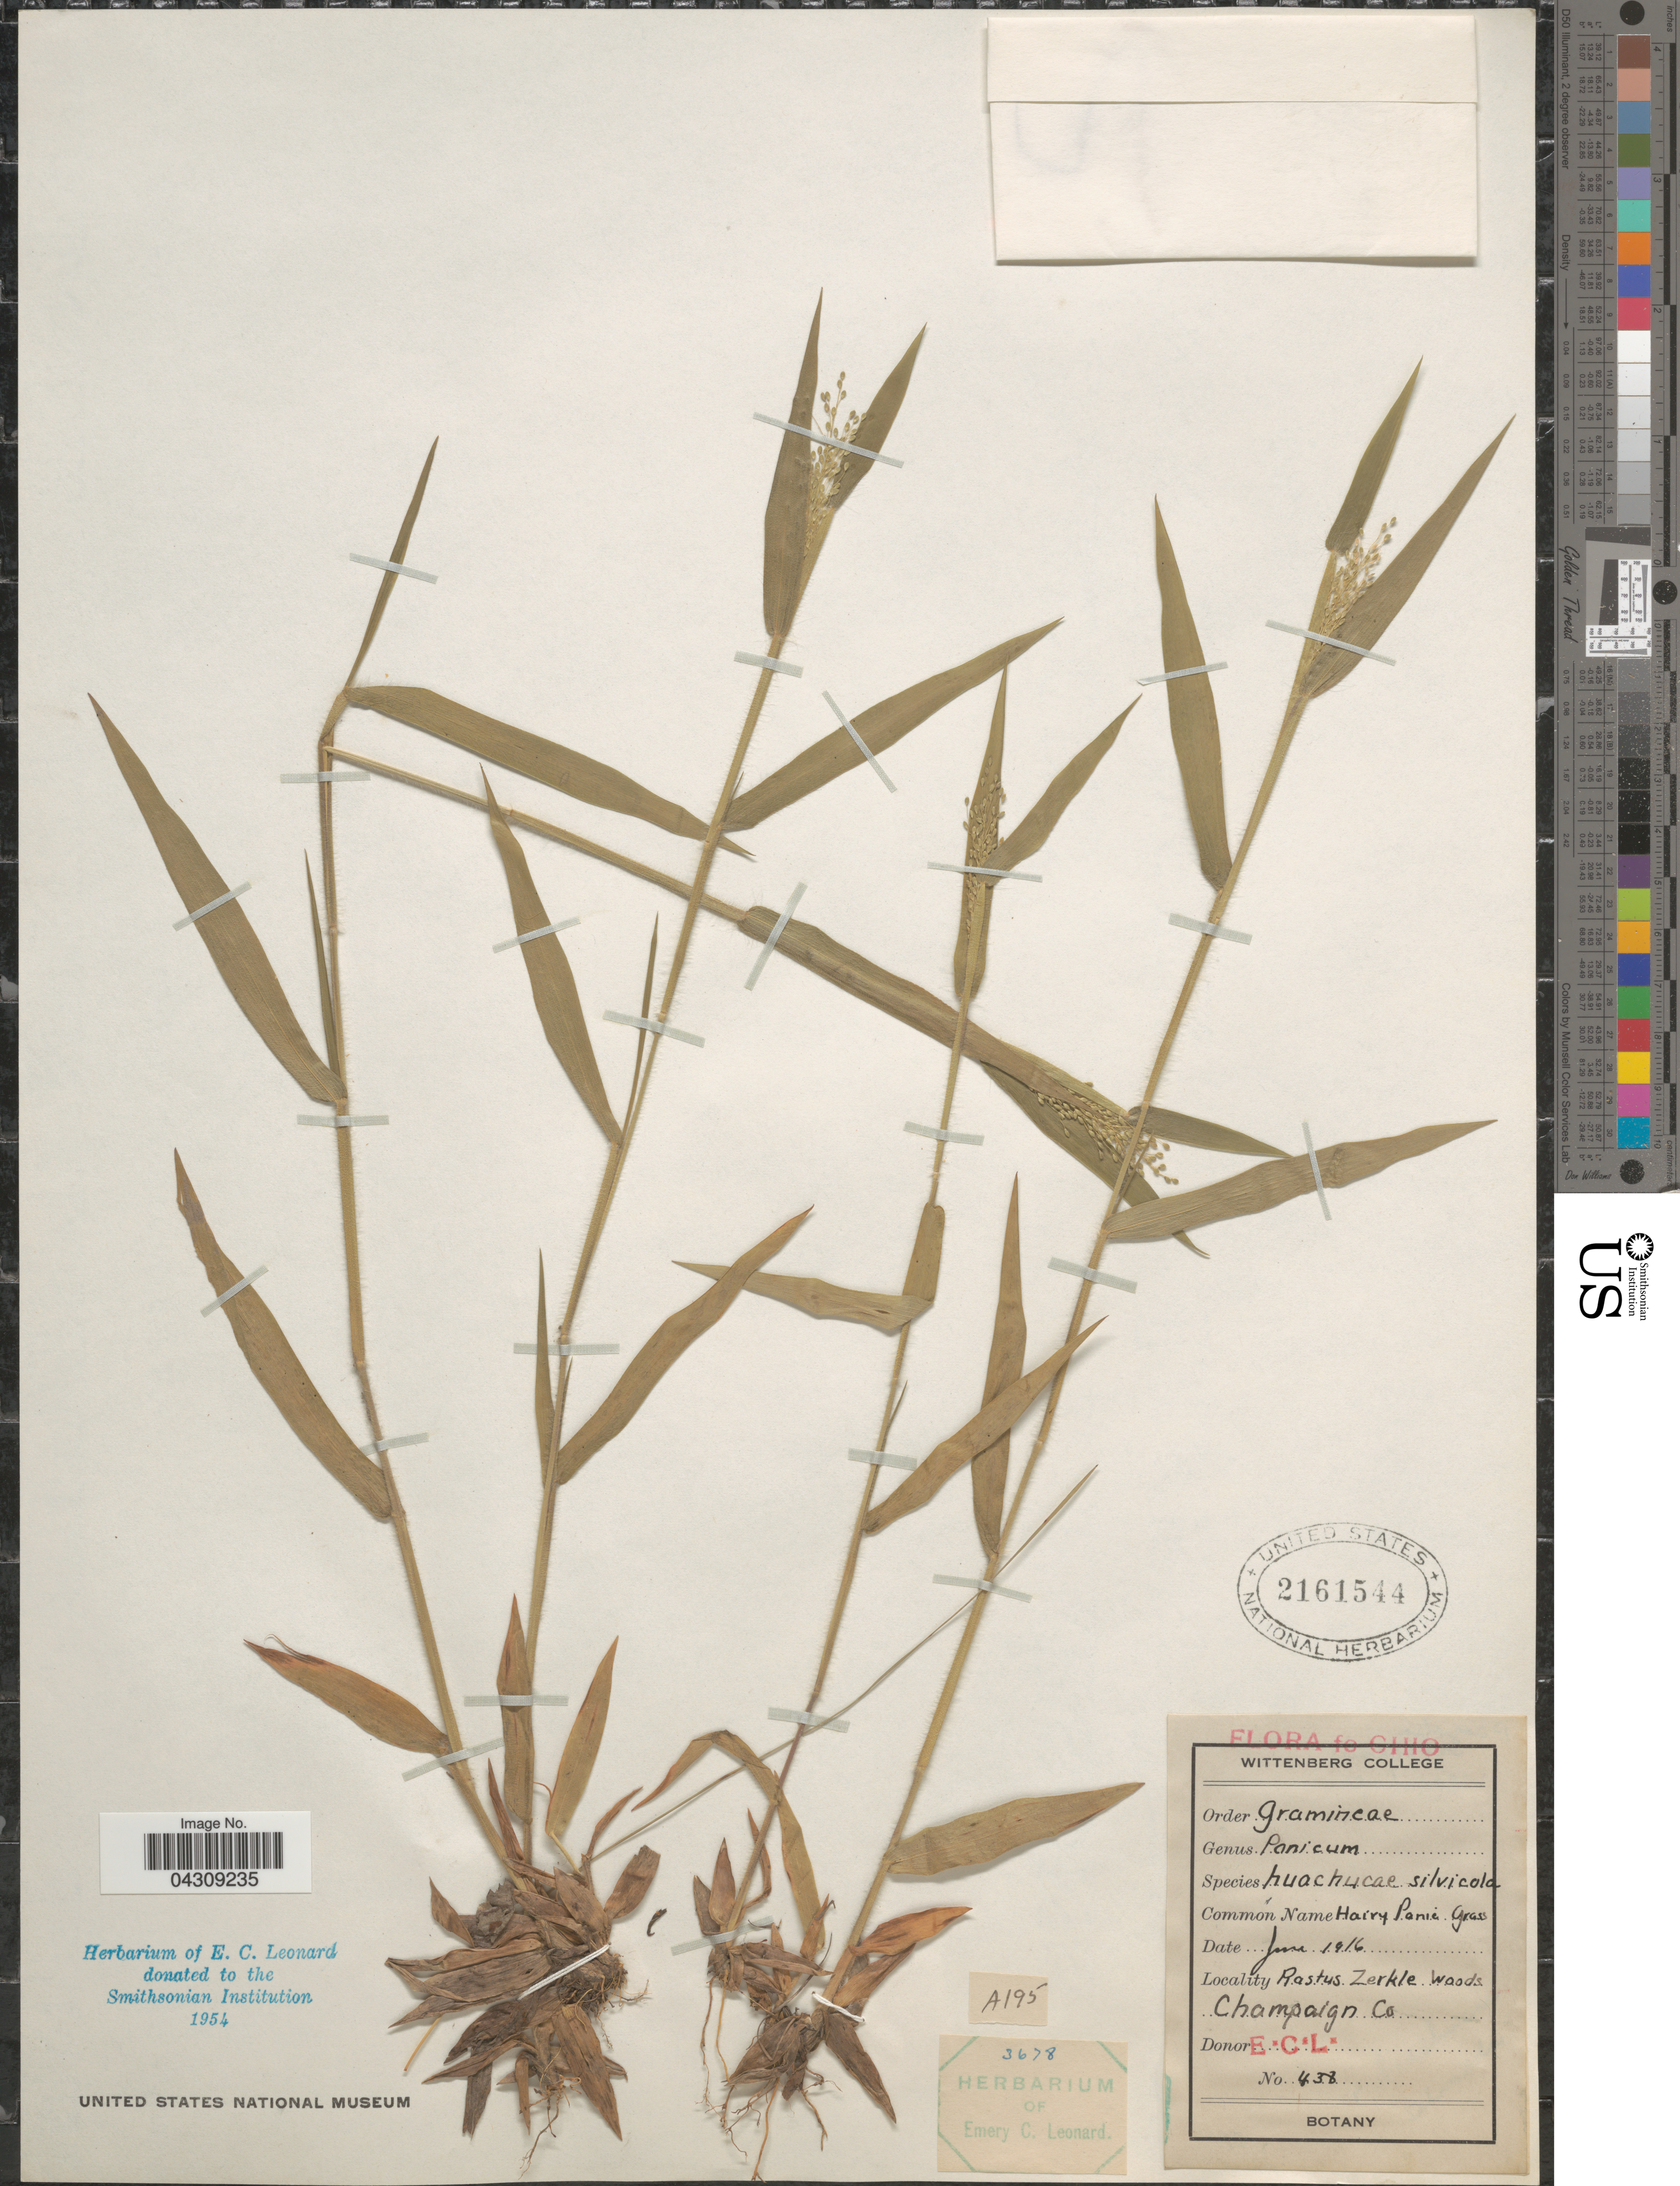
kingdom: Plantae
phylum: Tracheophyta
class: Liliopsida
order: Poales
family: Poaceae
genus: Dichanthelium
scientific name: Dichanthelium acuminatum var. acuminatum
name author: (Sw.) Gould & C.A. Clark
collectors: E. C. Leonard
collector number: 438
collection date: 1916-06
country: United States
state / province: Ohio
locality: Rastus Zerkle Woods, Champaign Co.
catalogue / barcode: US 2161544